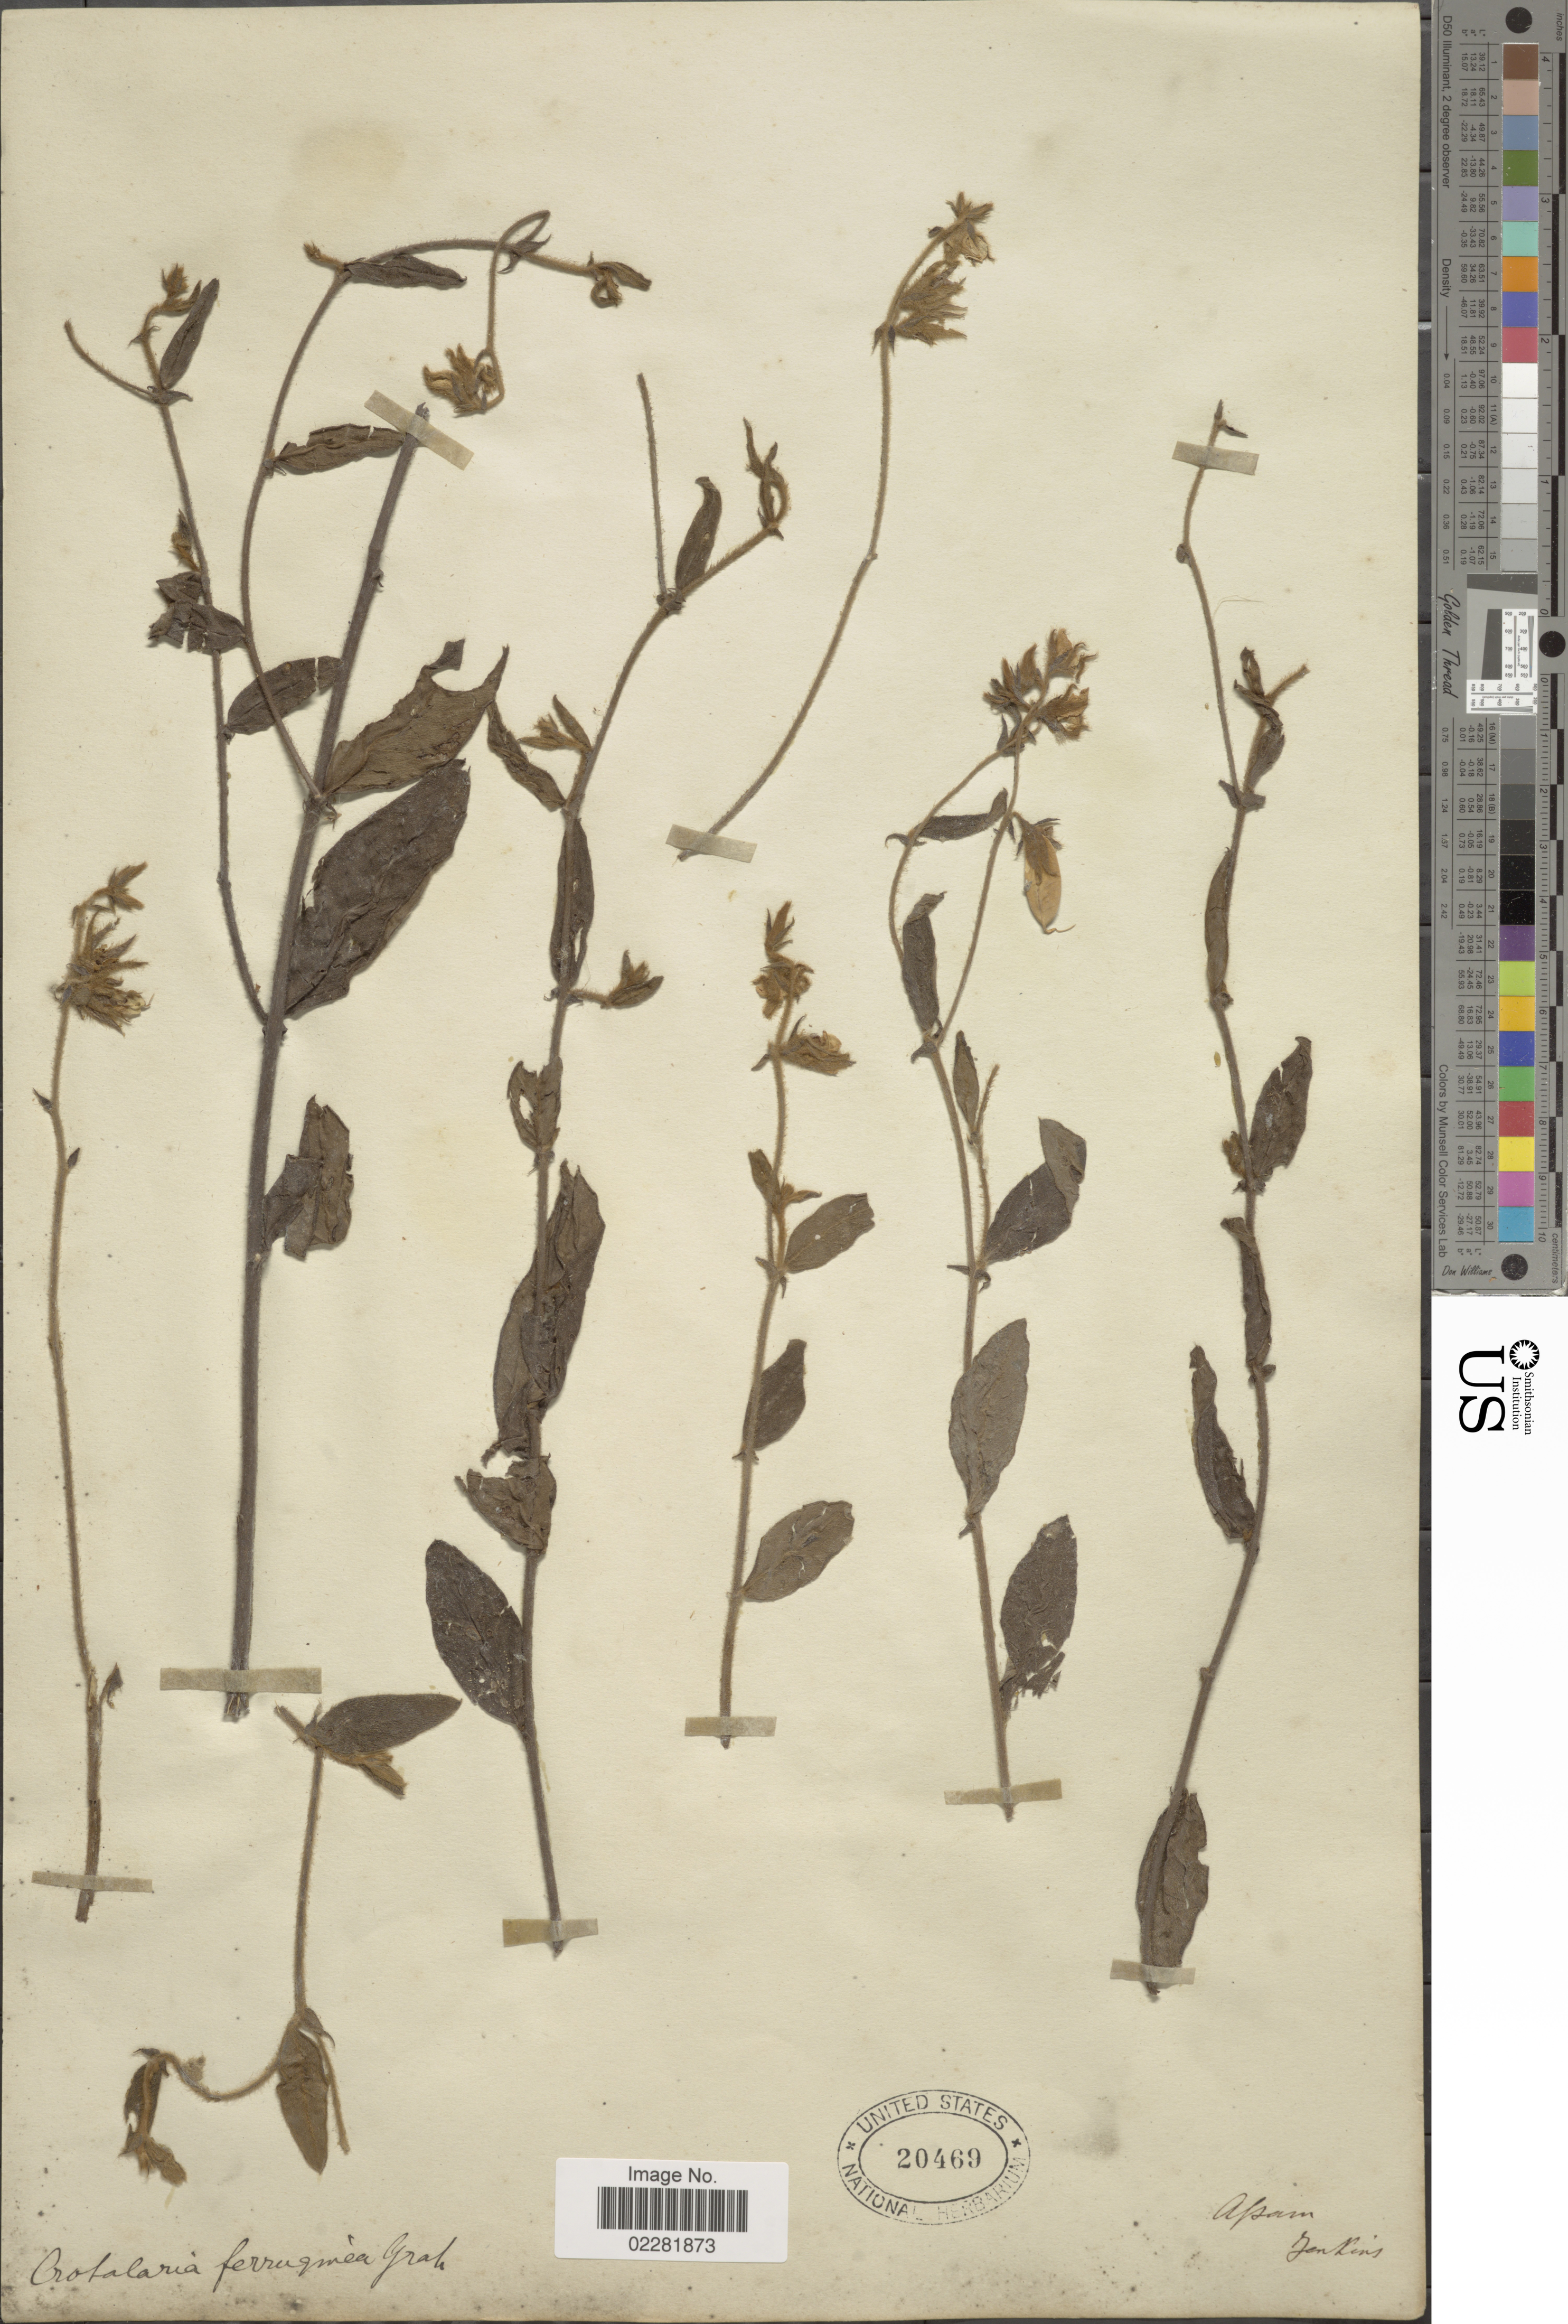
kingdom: Plantae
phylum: Tracheophyta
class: Magnoliopsida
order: Fabales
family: Fabaceae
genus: Crotalaria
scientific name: Crotalaria ferruginea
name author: Graham ex Benth.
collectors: -. Jenkins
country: India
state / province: Assam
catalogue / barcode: US 20469